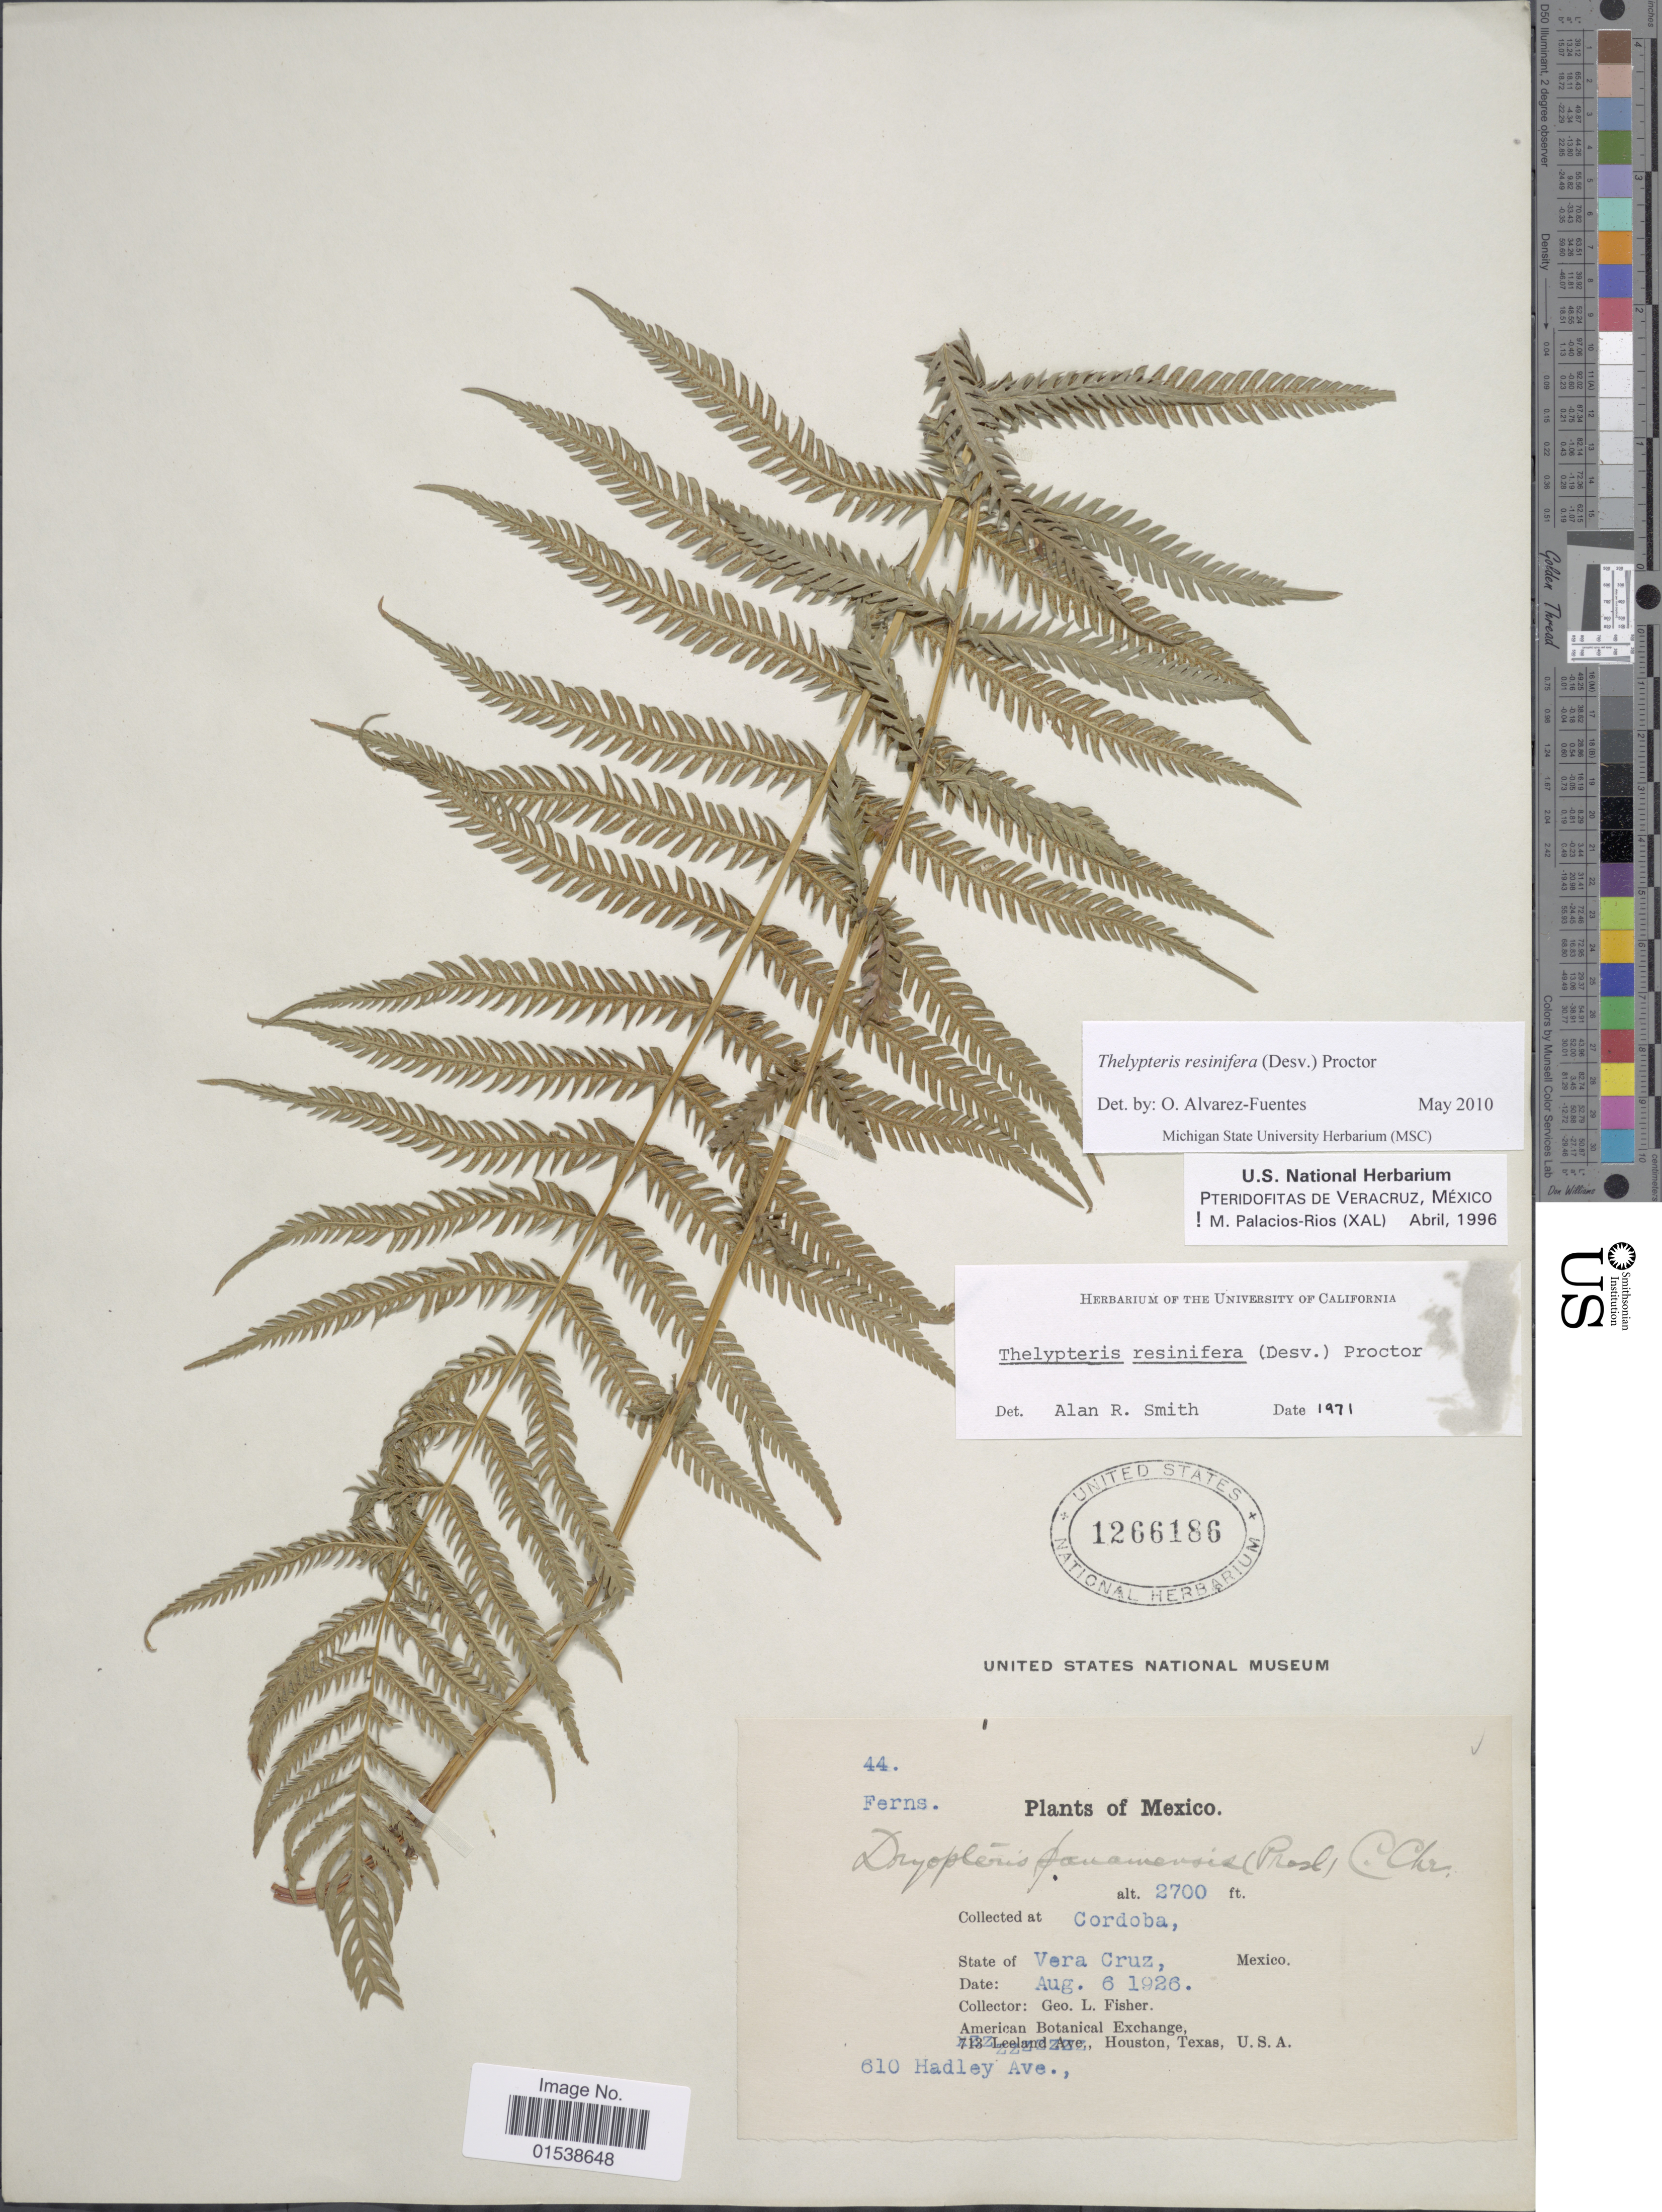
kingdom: Plantae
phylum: Tracheophyta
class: Polypodiopsida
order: Polypodiales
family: Thelypteridaceae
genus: Amauropelta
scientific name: Amauropelta resinifera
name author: (Desv.) Pic. Serm.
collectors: G. L. Fisher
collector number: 44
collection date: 1926-08-06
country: Mexico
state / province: Veracruz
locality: Cordoba, State of Vera Cruz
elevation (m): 823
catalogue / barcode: US 1266186